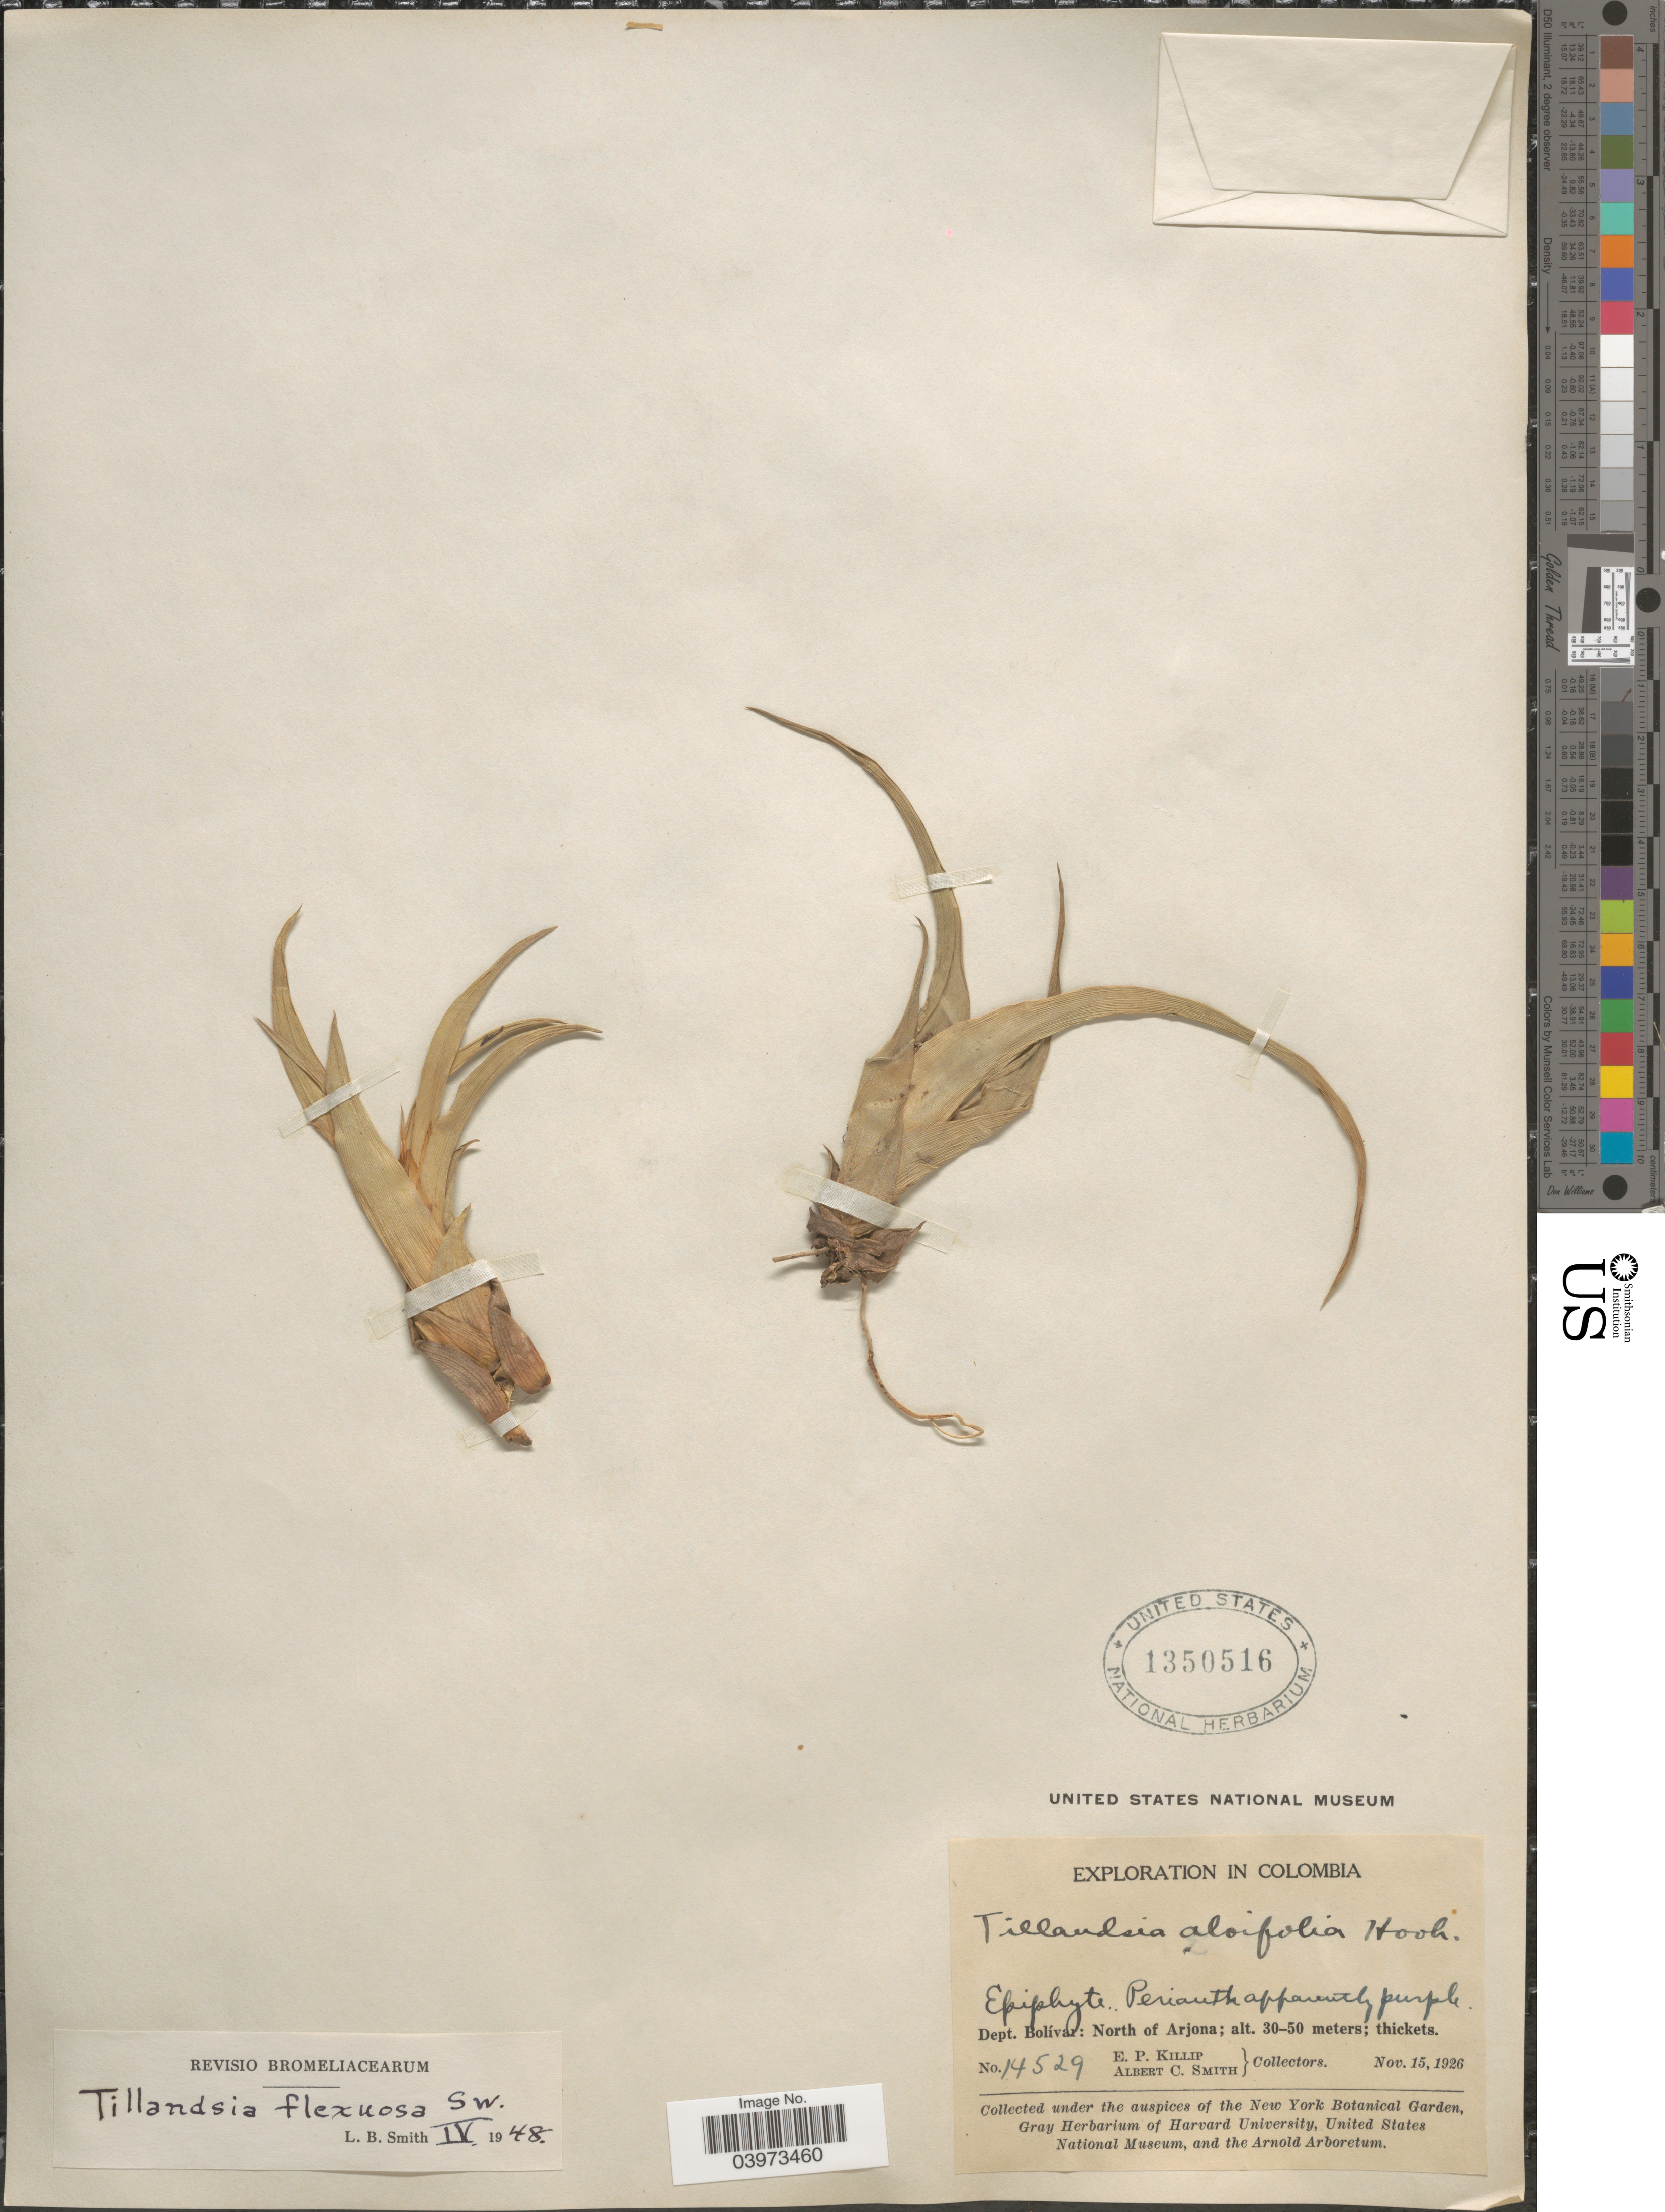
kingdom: Plantae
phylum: Tracheophyta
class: Liliopsida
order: Poales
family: Bromeliaceae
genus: Tillandsia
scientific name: Tillandsia flexuosa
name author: Sw.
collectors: E. P. Killip & A. C. Smith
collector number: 14529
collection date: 1926-11-15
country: Colombia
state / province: Bolívar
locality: Dept. Bolívar: North of Arjona.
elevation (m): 30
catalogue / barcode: US 1350516